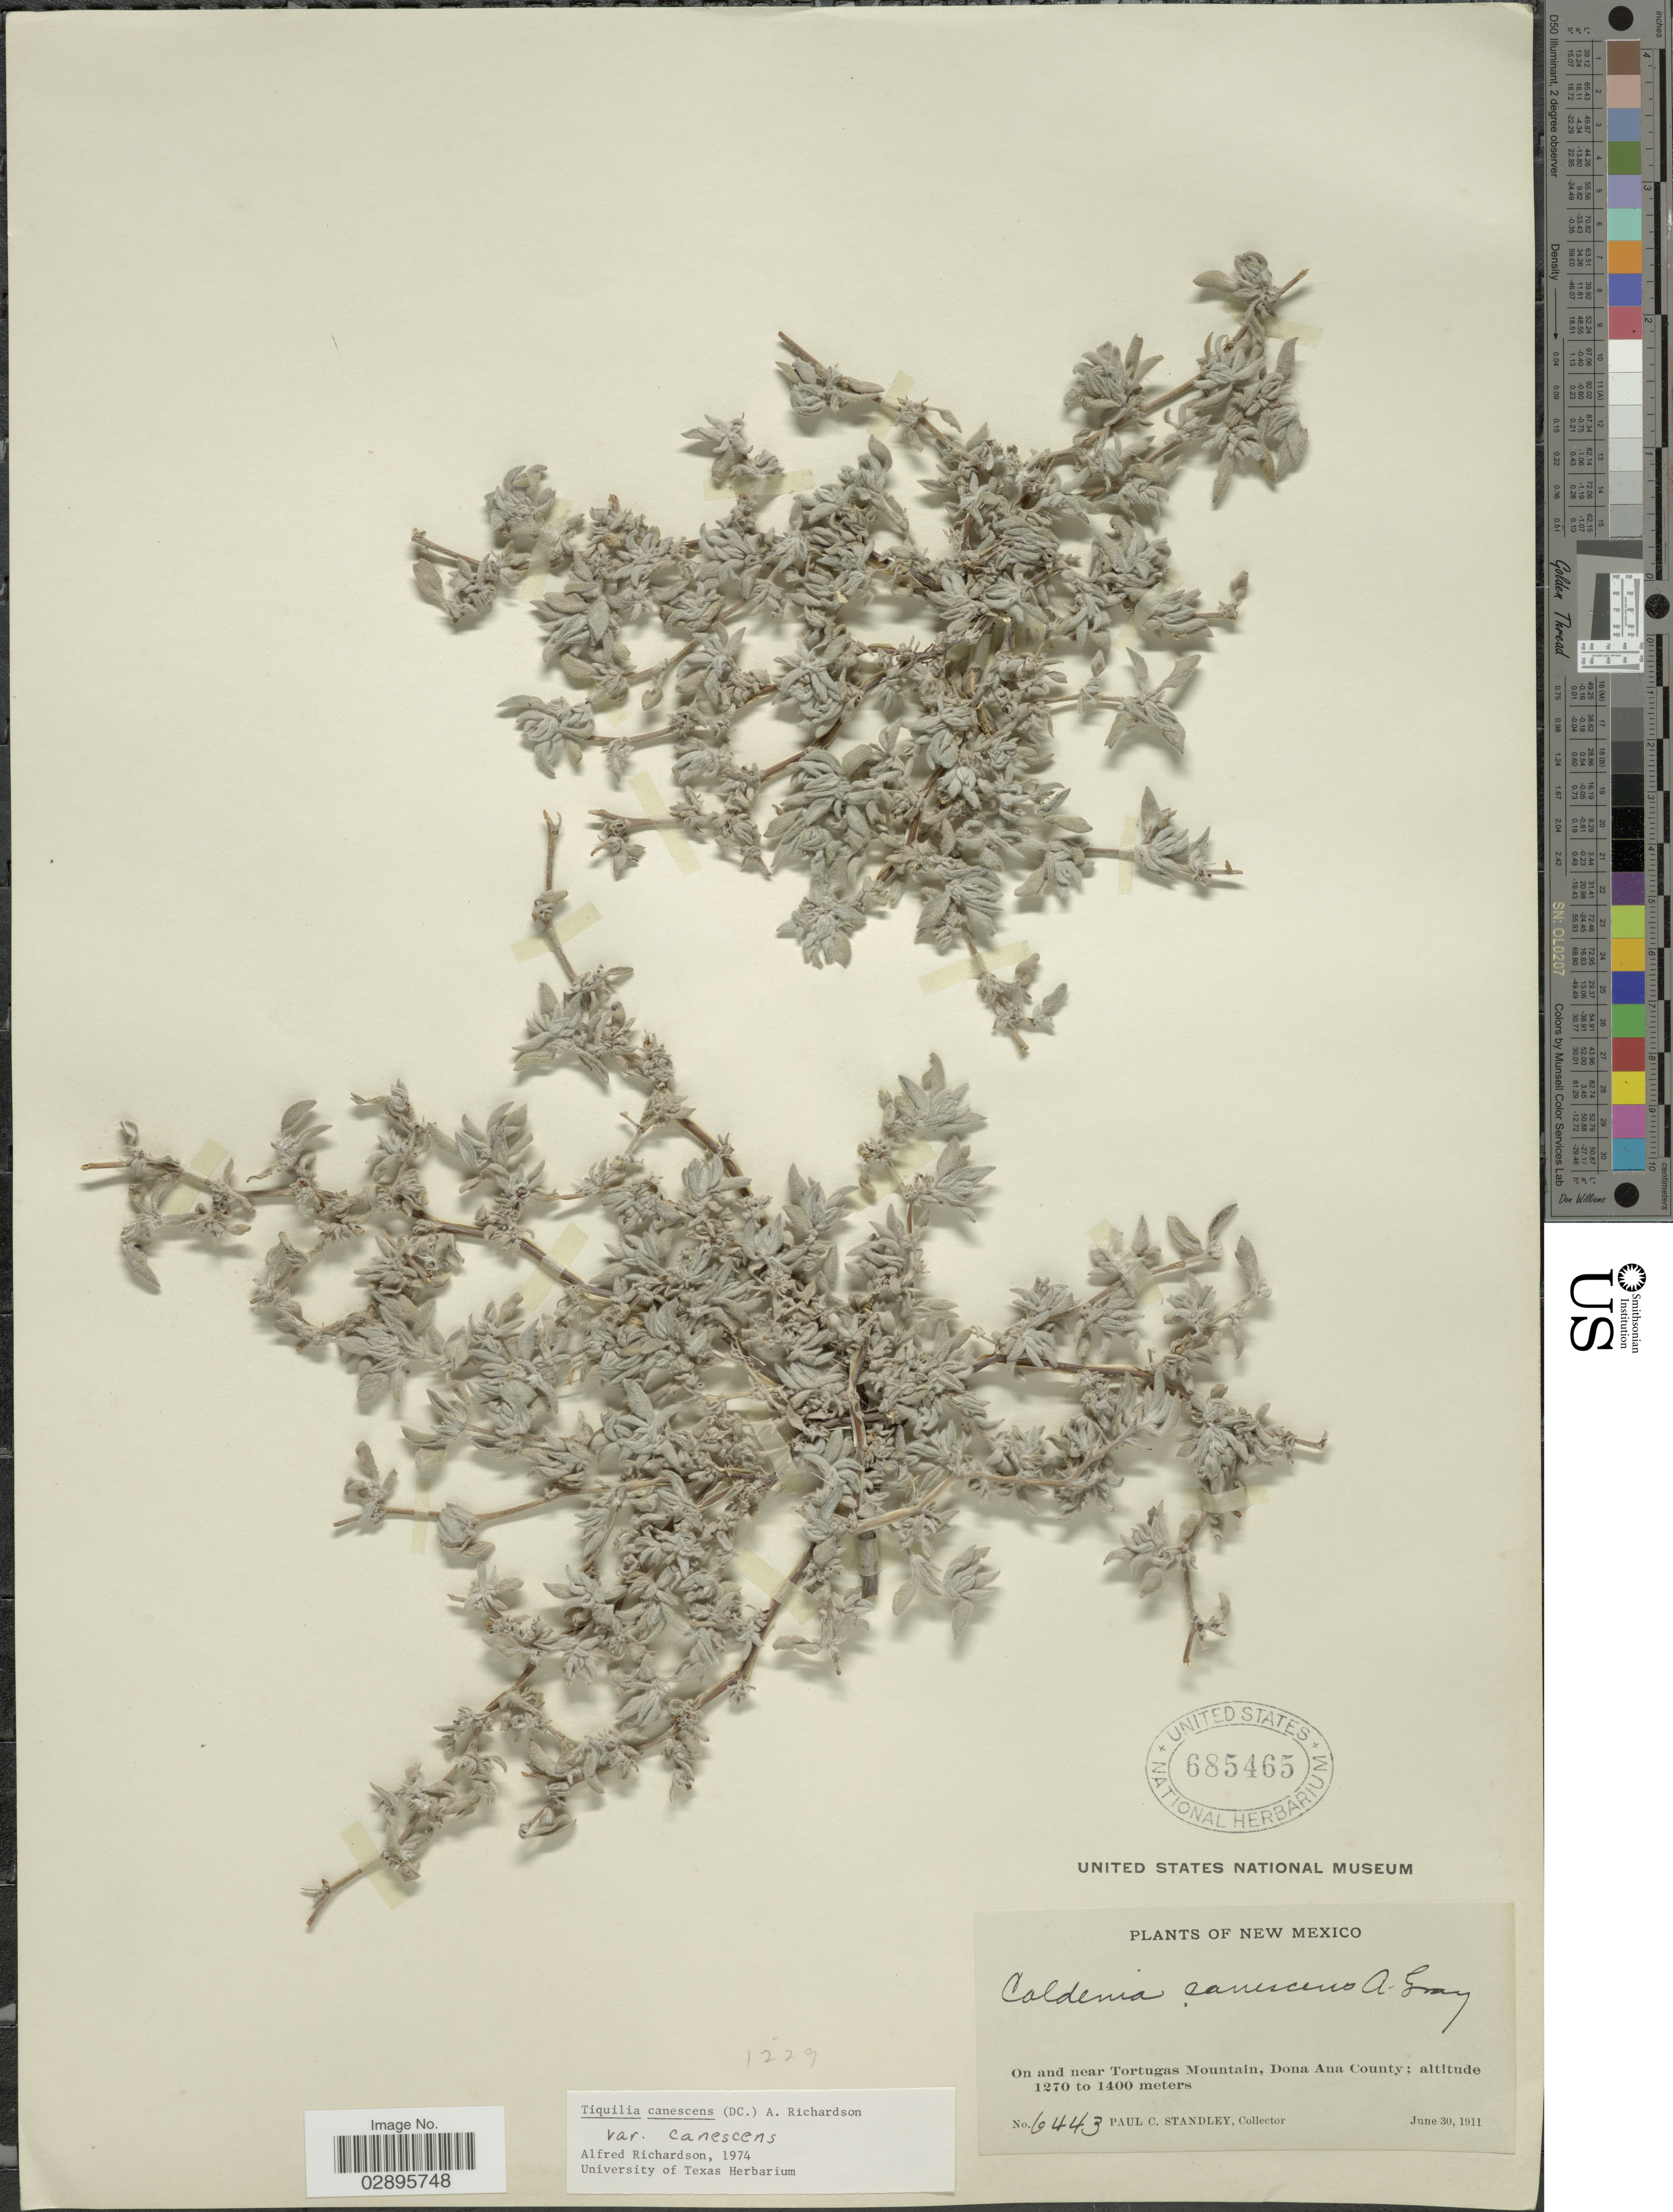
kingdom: Plantae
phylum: Tracheophyta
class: Magnoliopsida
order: Boraginales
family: Ehretiaceae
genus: Tiquilia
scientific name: Tiquilia canescens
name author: (A. DC.) A.T. Richardson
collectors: P. C. Standley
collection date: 1911-06-30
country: United States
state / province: New Mexico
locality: On and near Tortugas Mountain, Dona Ana County.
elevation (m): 1270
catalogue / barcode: US 685465